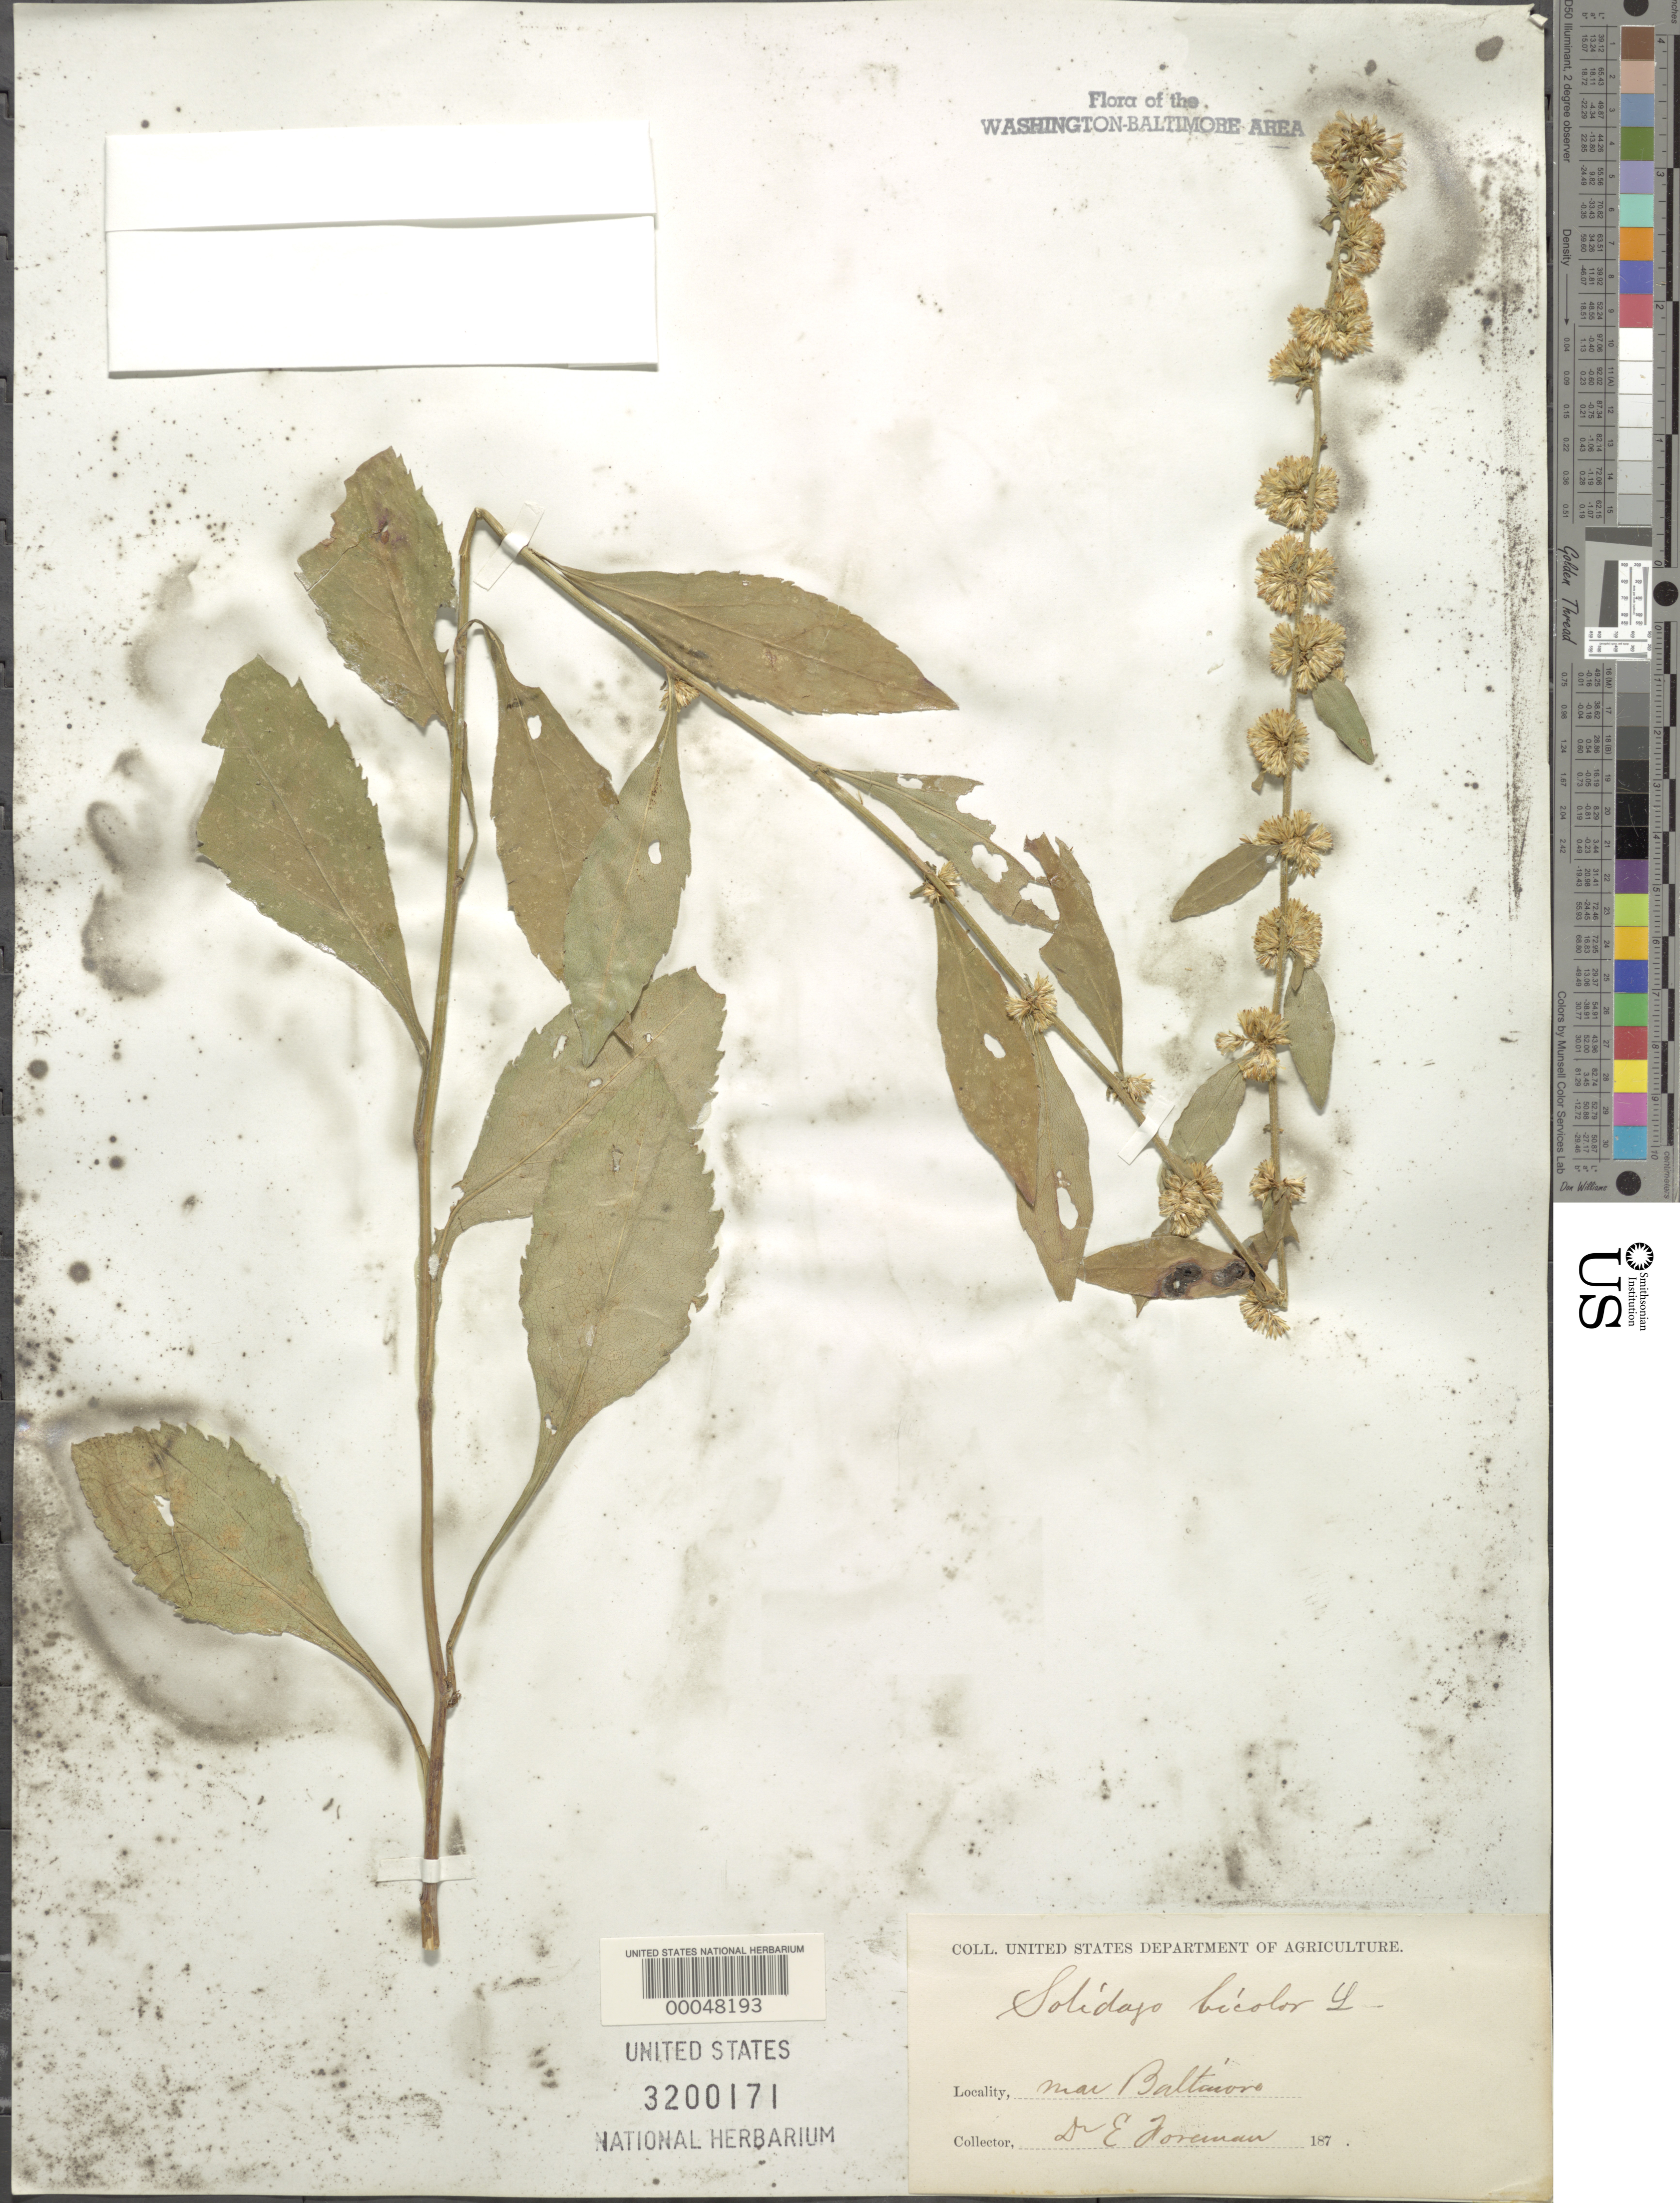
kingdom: Plantae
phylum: Tracheophyta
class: Magnoliopsida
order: Asterales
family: Asteraceae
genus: Solidago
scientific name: Solidago bicolor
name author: L.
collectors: D. Foreman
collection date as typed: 187-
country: United States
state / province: Maryland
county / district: Baltimore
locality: Near Baltimore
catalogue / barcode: US 3200171